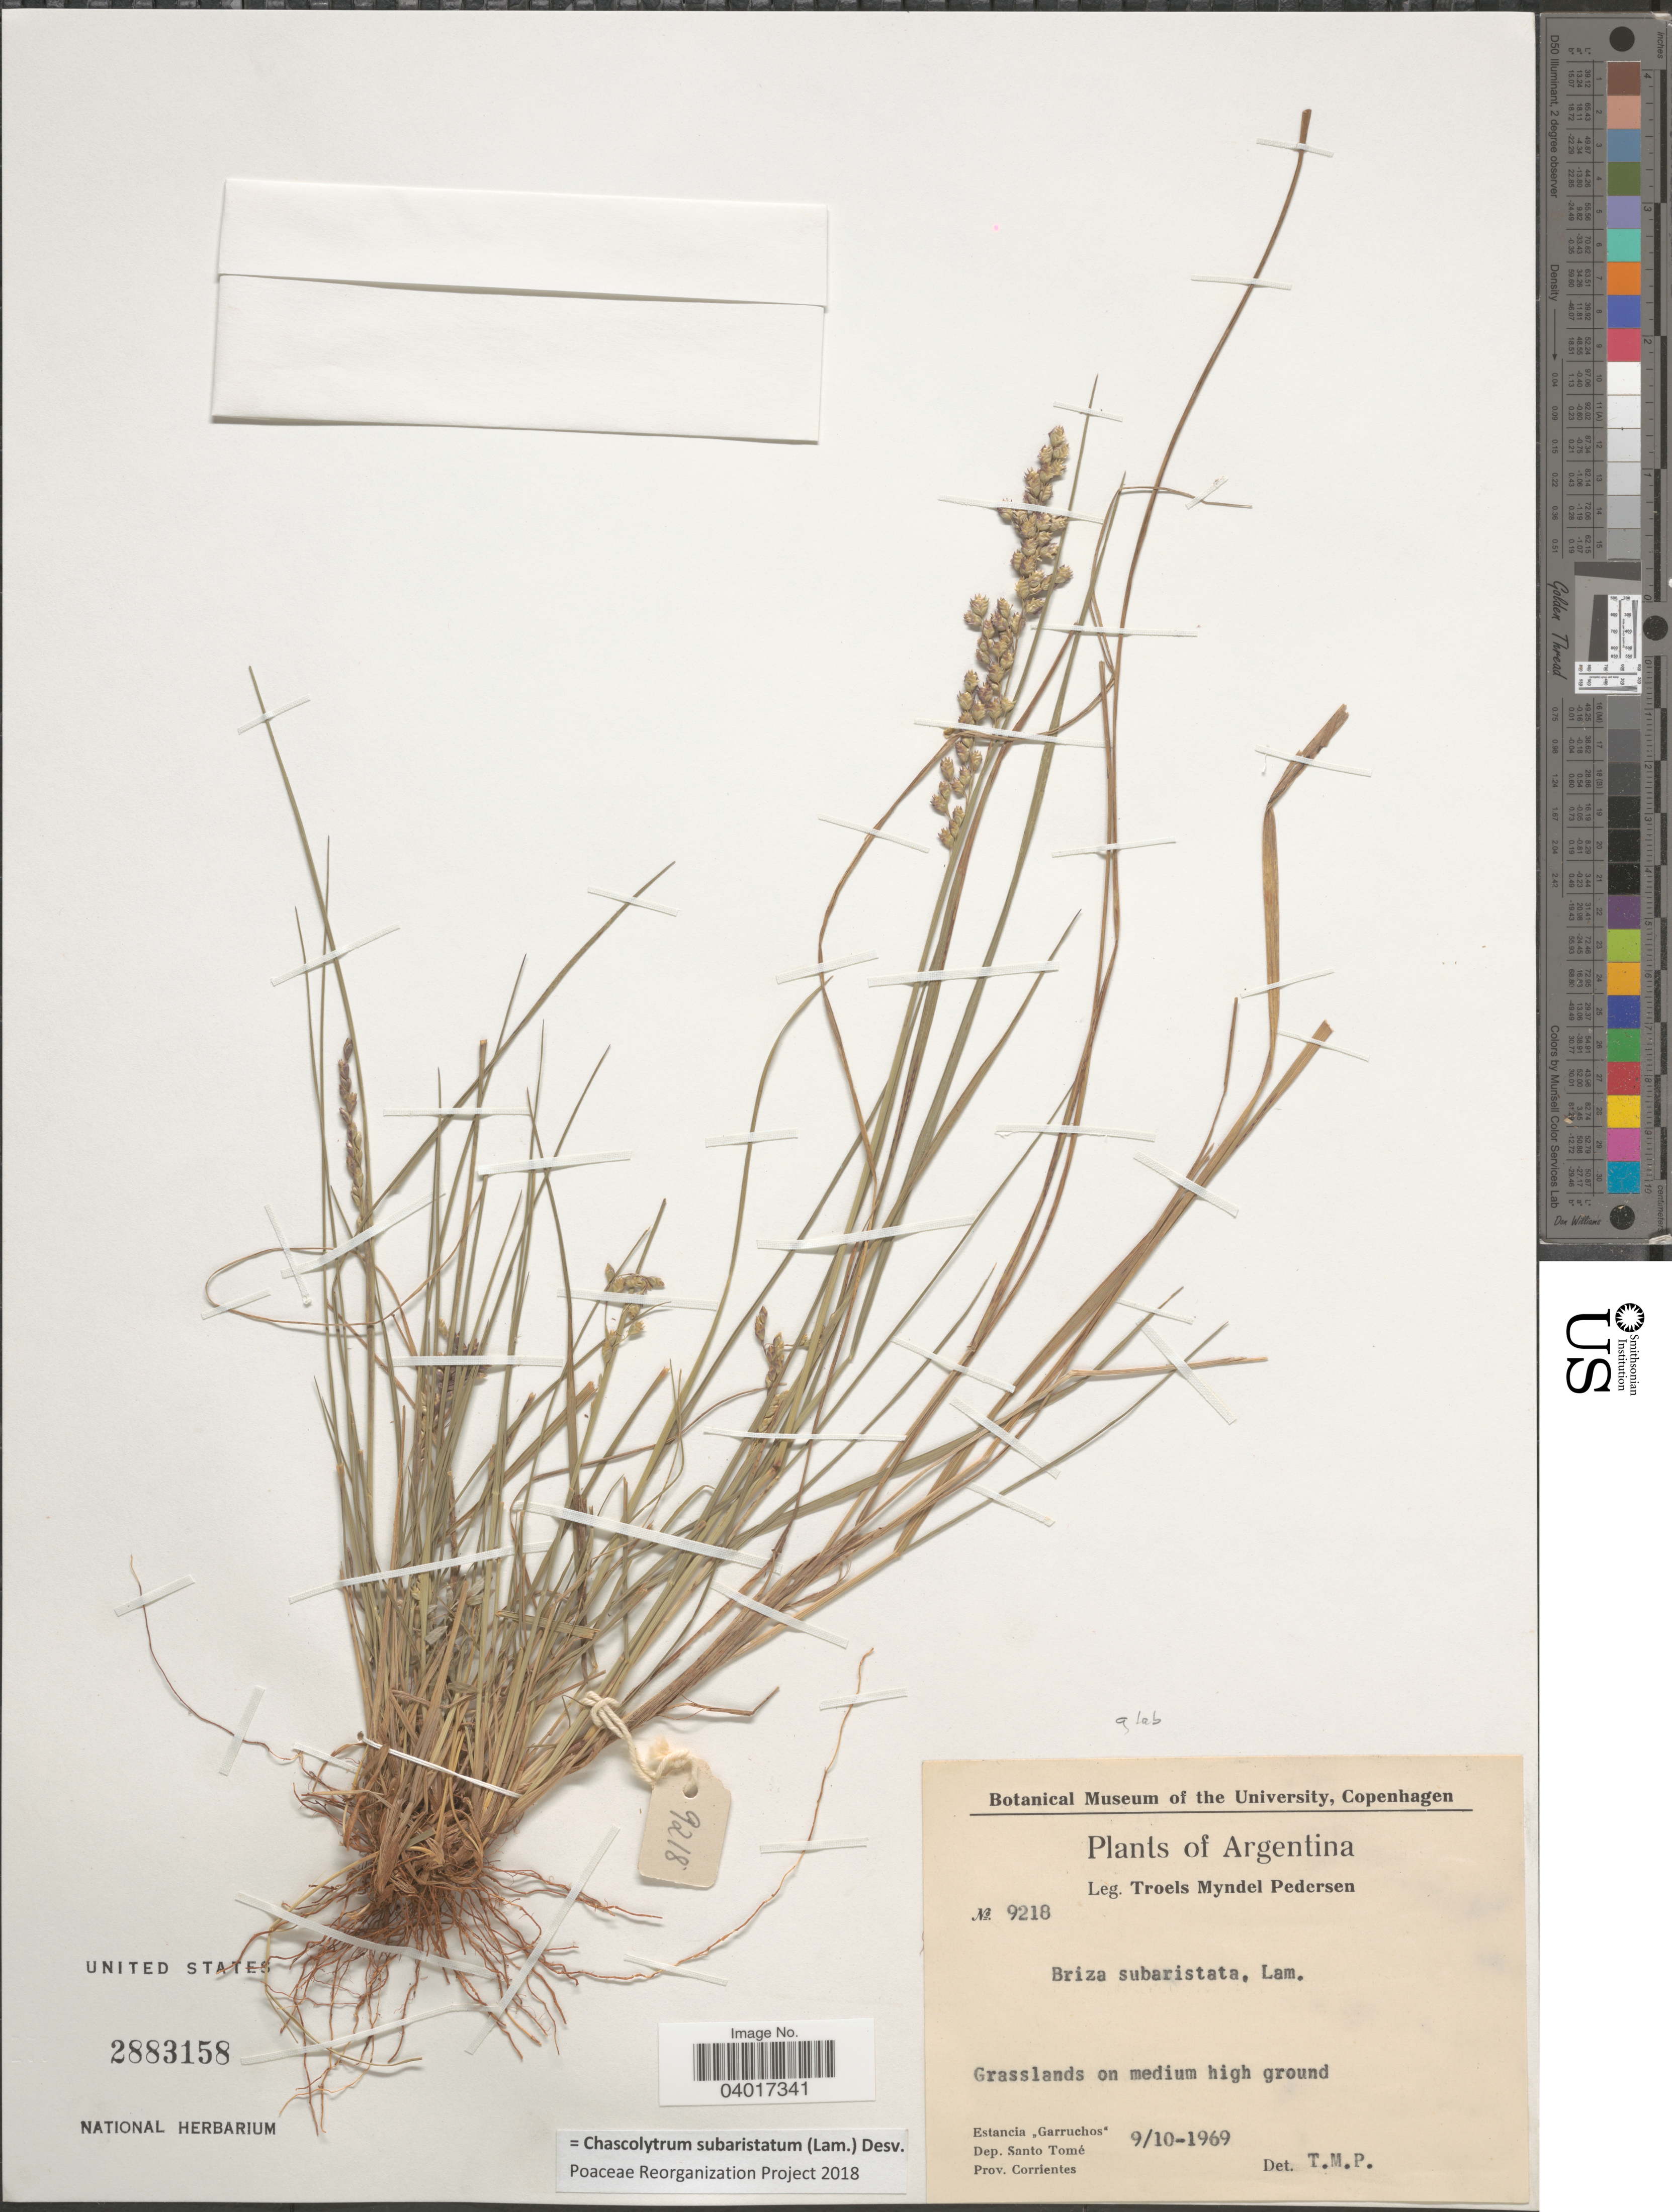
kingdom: Plantae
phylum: Tracheophyta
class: Liliopsida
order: Poales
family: Poaceae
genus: Chascolytrum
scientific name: Chascolytrum subaristatum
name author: (Lam.) Desv.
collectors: T. Pederson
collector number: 9218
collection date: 1969-10-09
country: Argentina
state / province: Corrientes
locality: Estancia "Garruchos". Dep. Santo Tomé.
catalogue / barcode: US 2883158